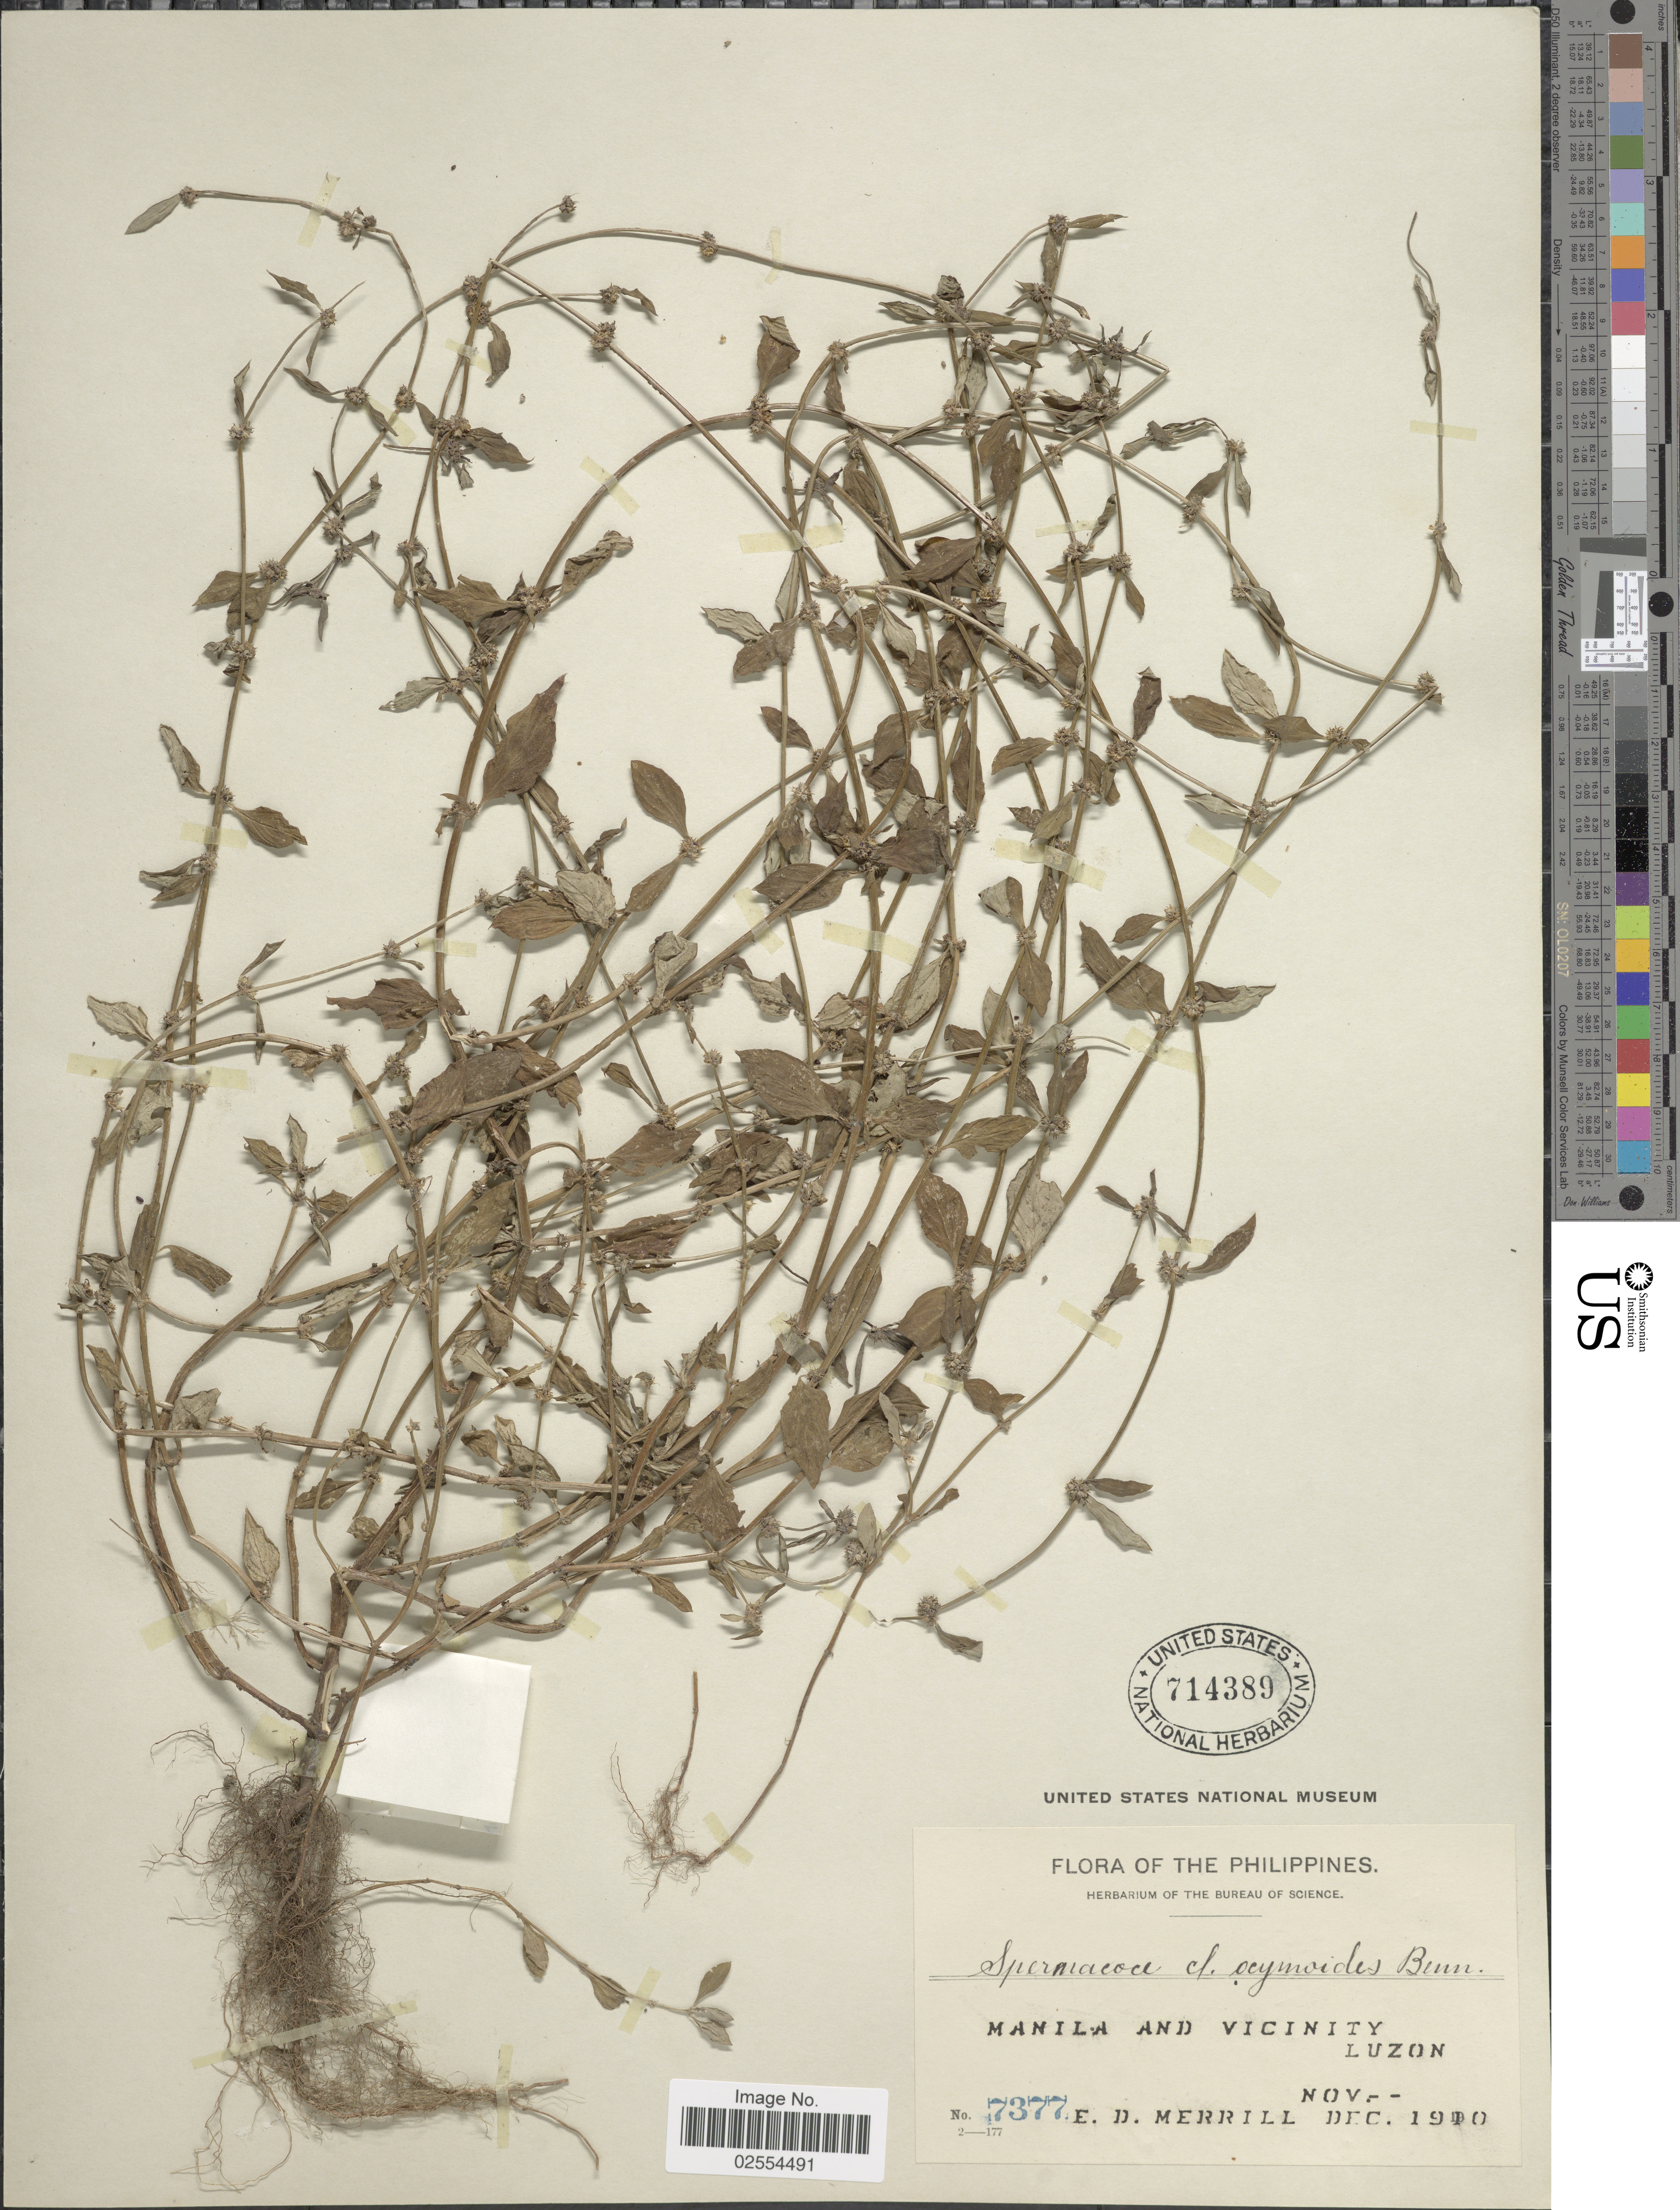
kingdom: Plantae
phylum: Tracheophyta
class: Magnoliopsida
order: Gentianales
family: Rubiaceae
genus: Spermacoce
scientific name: Spermacoce ocymoides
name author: Burm. f.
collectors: E. D. Merrill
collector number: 7377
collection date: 1910-12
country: Philippines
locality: Manila and Vicinity Luzon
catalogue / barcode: US 714389